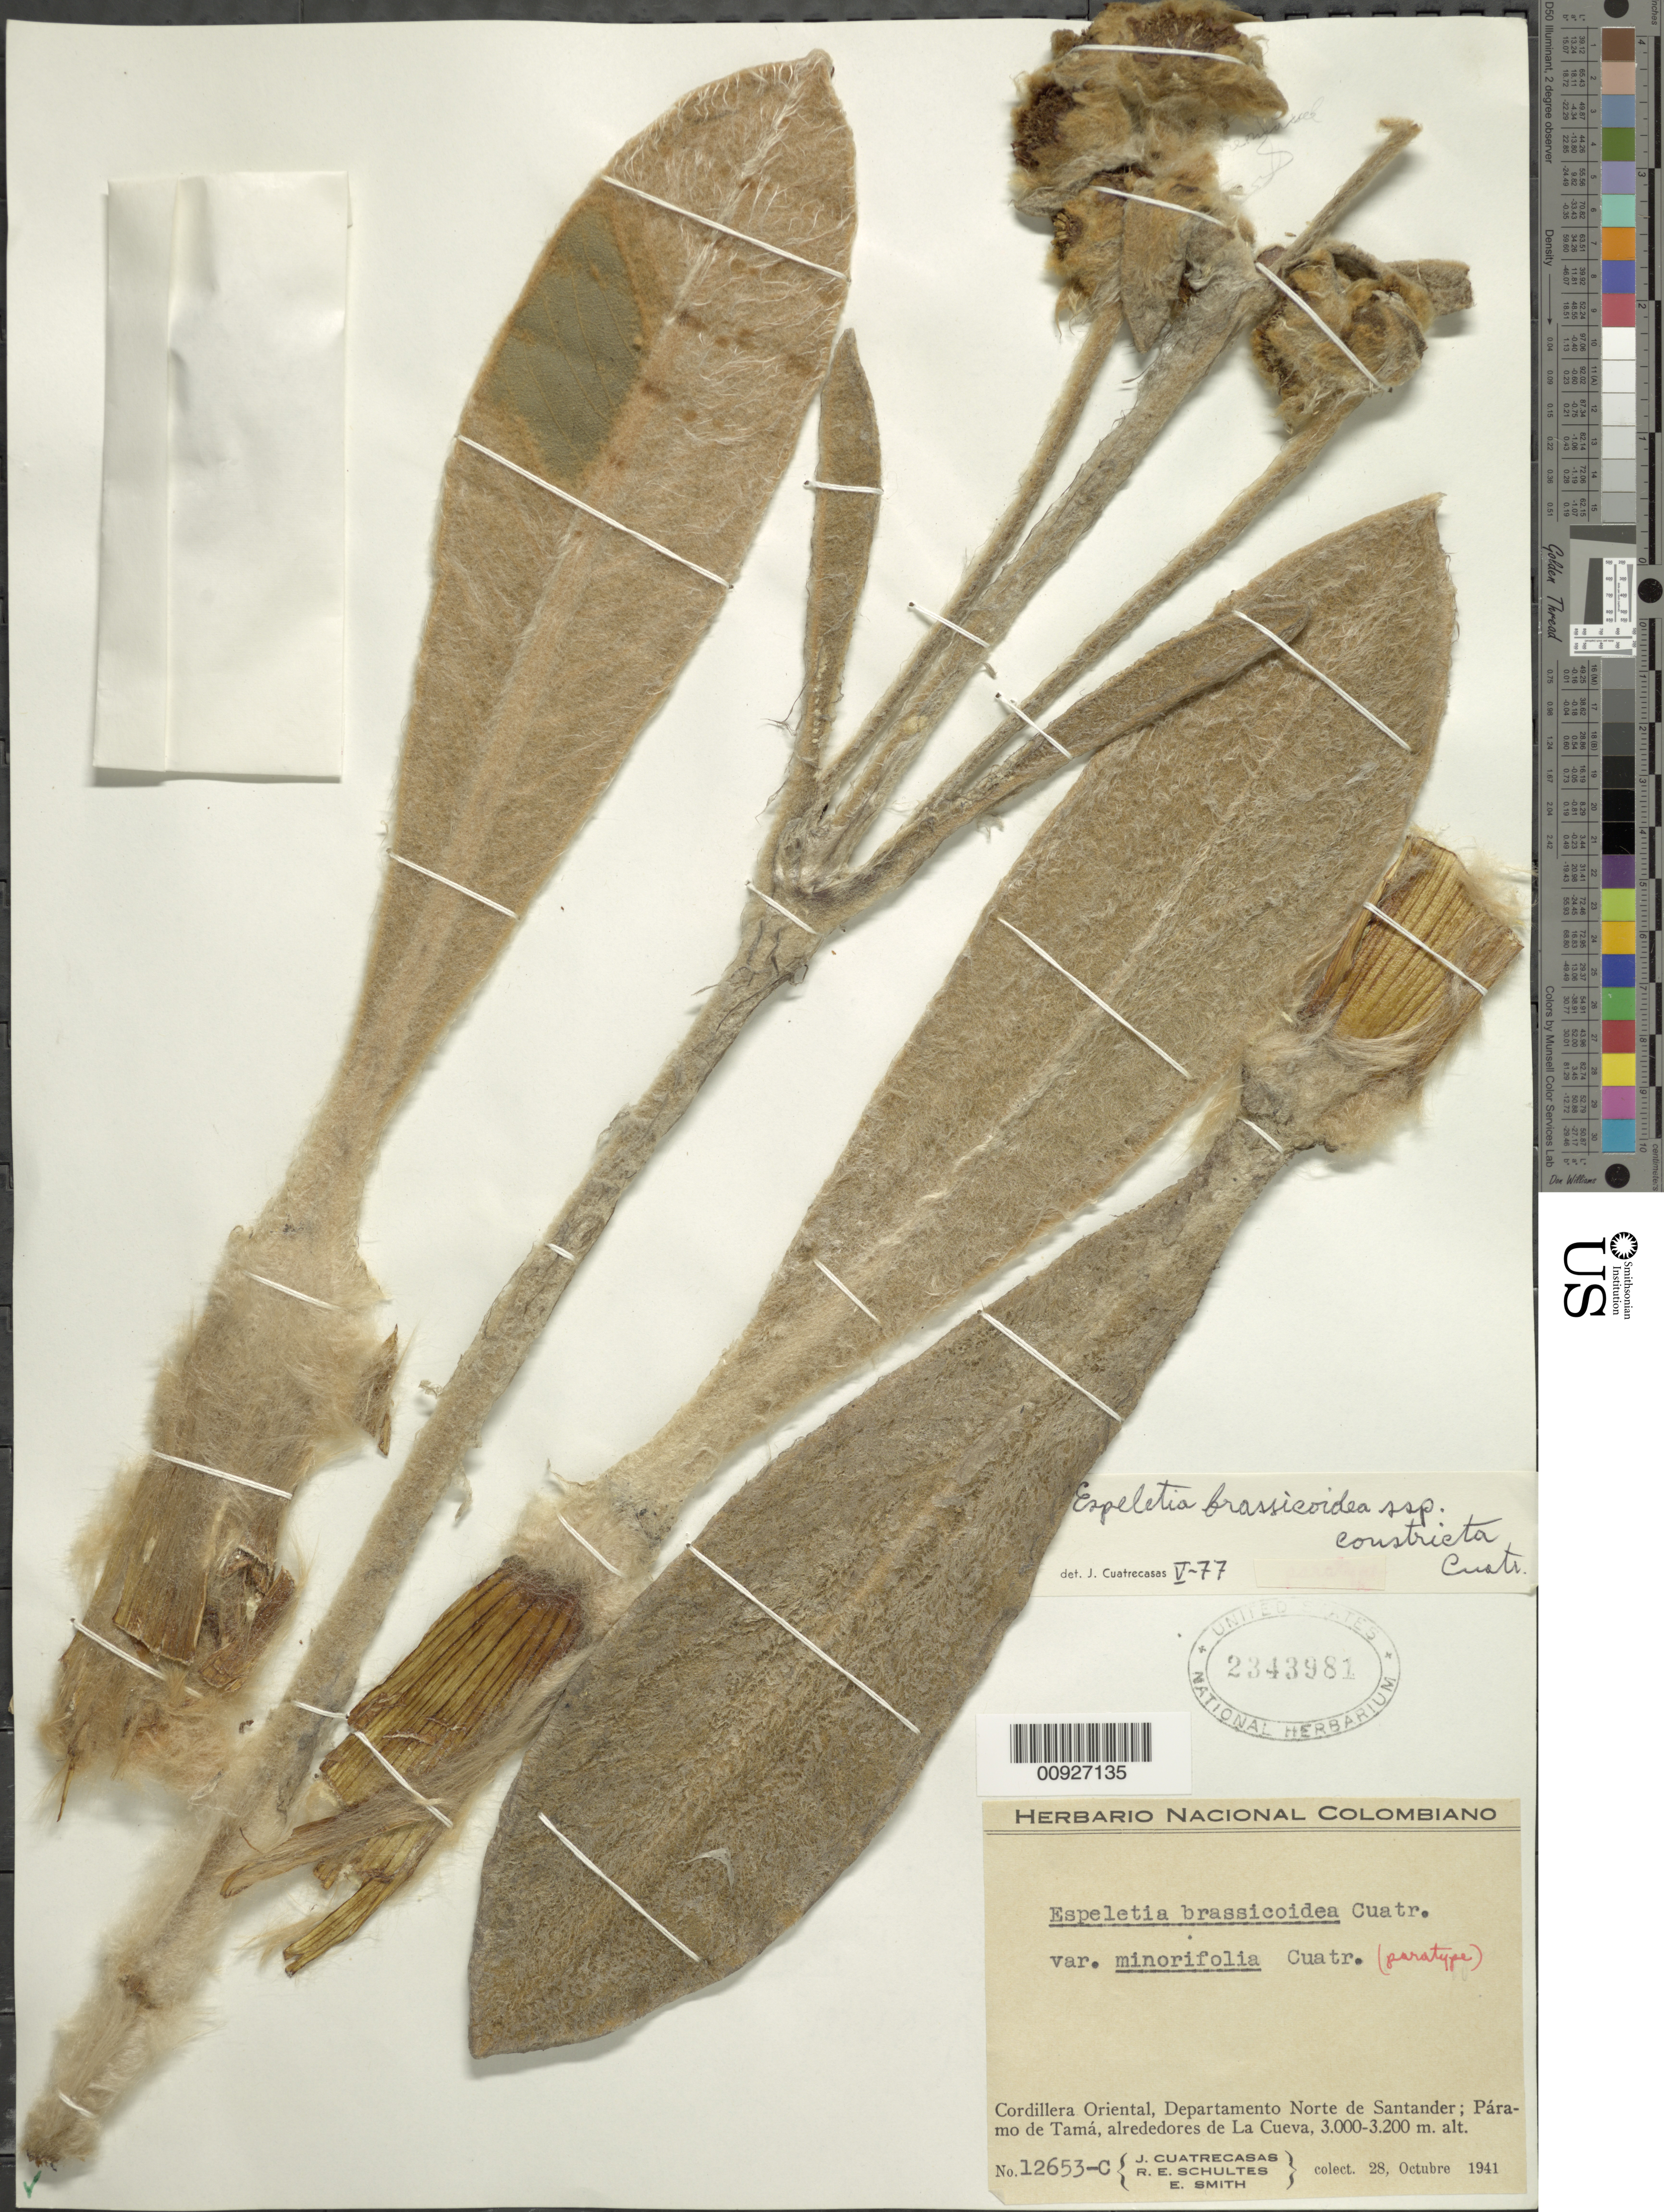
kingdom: Plantae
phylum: Tracheophyta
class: Magnoliopsida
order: Asterales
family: Asteraceae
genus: Espeletia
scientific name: Espeletia brassicoidea f. constricta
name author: Cuatrec.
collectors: J. Cuatrecasas, R. E. Schultes & C. E. Smith Jr.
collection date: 1941-10-28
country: Colombia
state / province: Norte de Santander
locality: Páramo de Tamá. Cordillera Oriental, Páramo de tamá, alreddedores de La Cueva.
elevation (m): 3000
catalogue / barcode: US 2343981